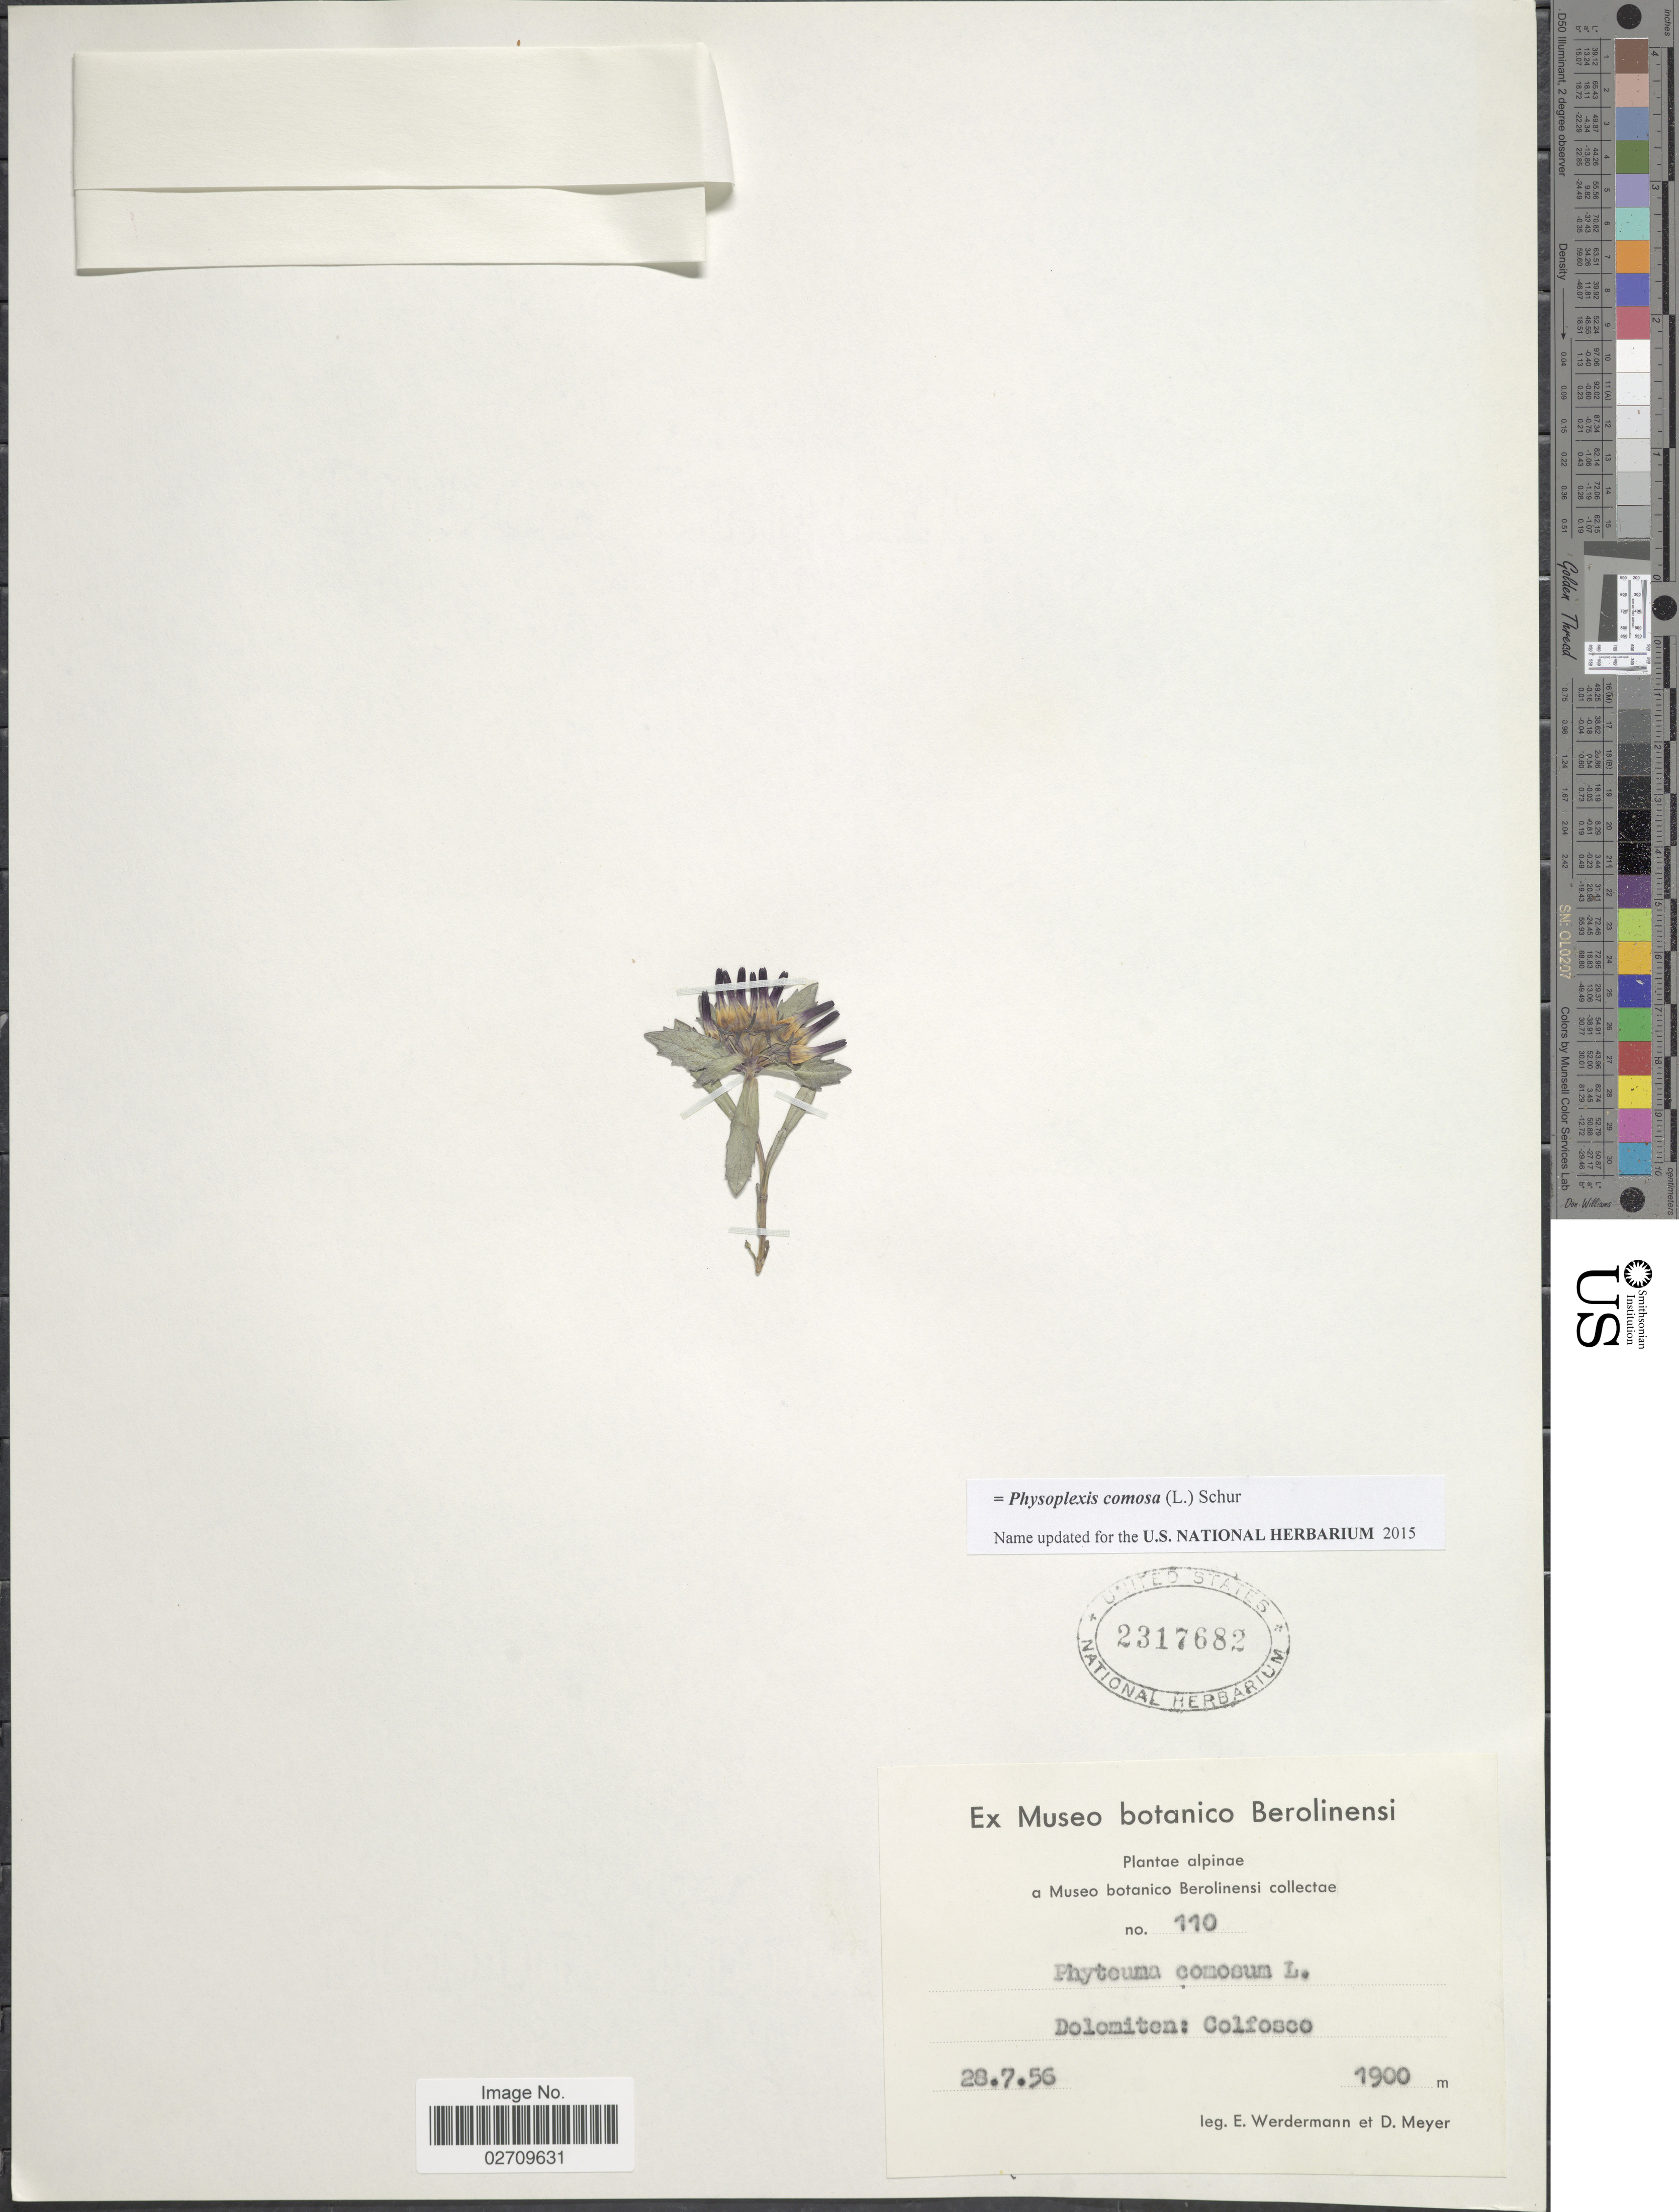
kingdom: Plantae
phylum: Tracheophyta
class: Magnoliopsida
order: Asterales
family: Campanulaceae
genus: Physoplexis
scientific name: Physoplexis comosa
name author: (L.) Schur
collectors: E. Werdermann & D. Meyer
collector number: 110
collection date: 1956-07-28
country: Italy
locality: Alpinae, Dolomiten: Colfosco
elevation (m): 1900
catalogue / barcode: US 2317682